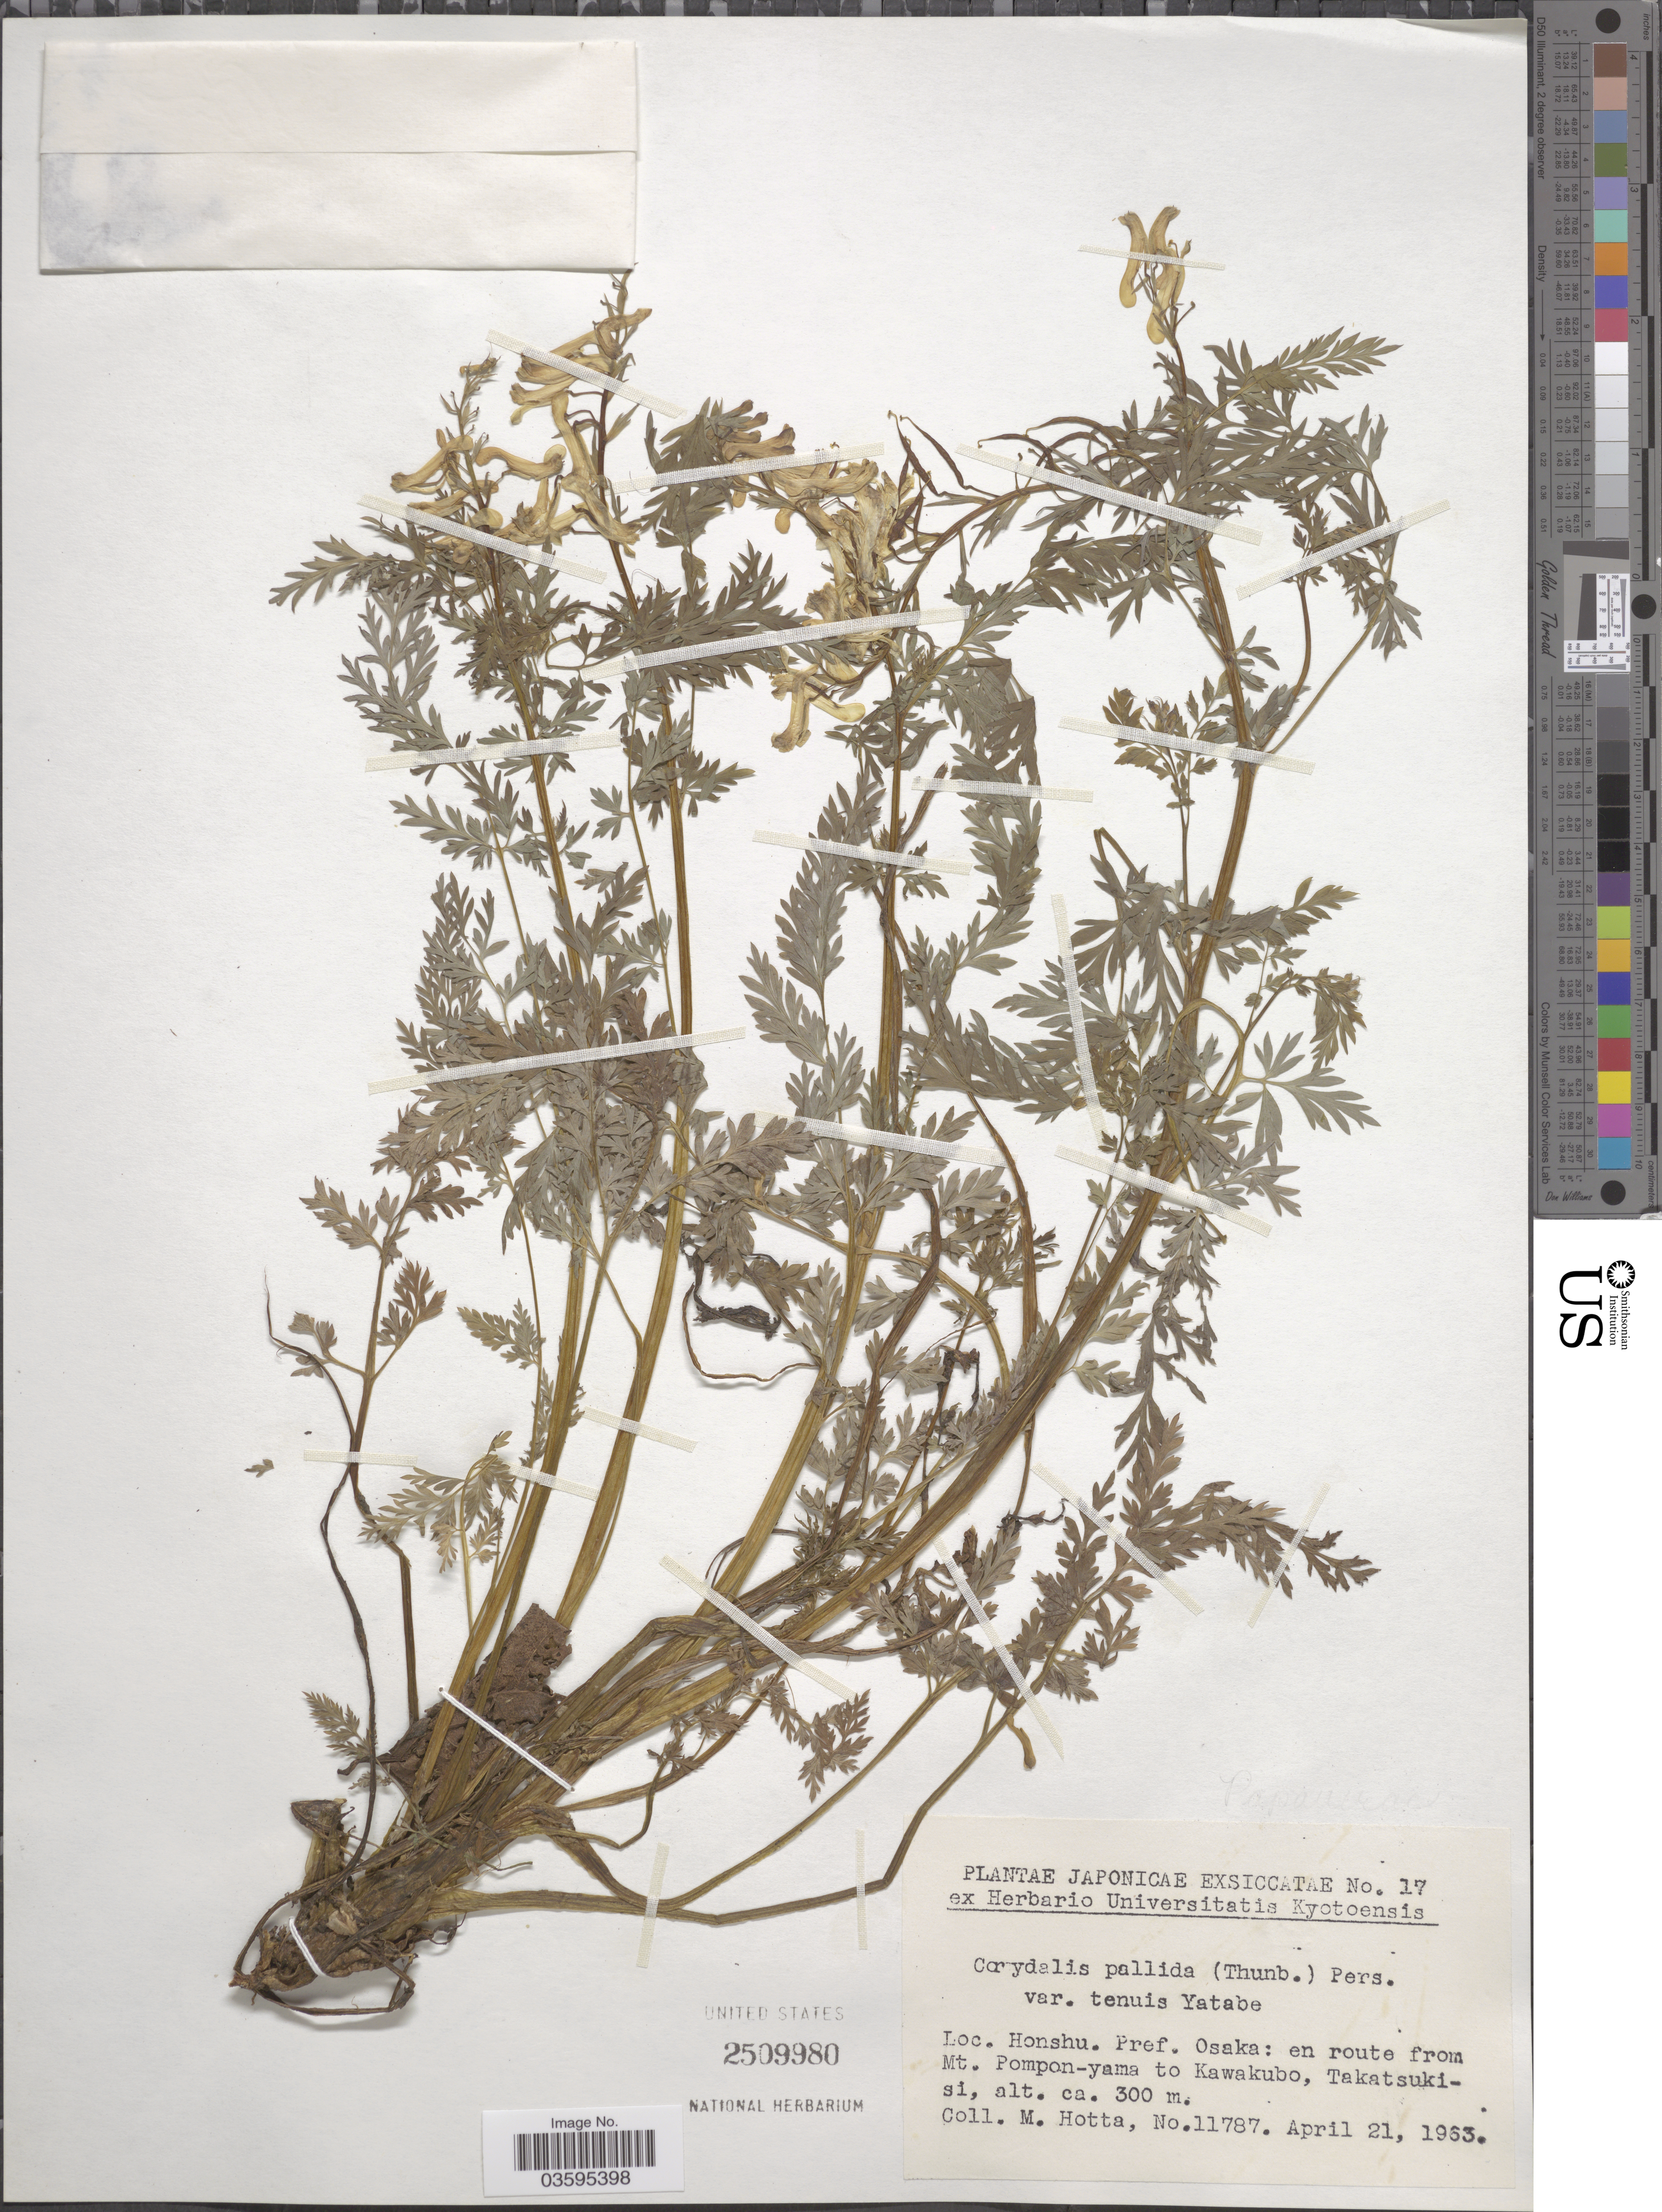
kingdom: Plantae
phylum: Tracheophyta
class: Magnoliopsida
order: Ranunculales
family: Papaveraceae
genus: Corydalis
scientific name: Corydalis pallida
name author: (Thunb.) Pers.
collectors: M. Hotta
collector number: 11787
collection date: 1963-04-21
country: Japan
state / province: Osaka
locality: Honshu. Pref. Osaka: en route from Mt. Pompon-yama to Kawakubo, Takatsukisi.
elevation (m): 300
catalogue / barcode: US 2509980